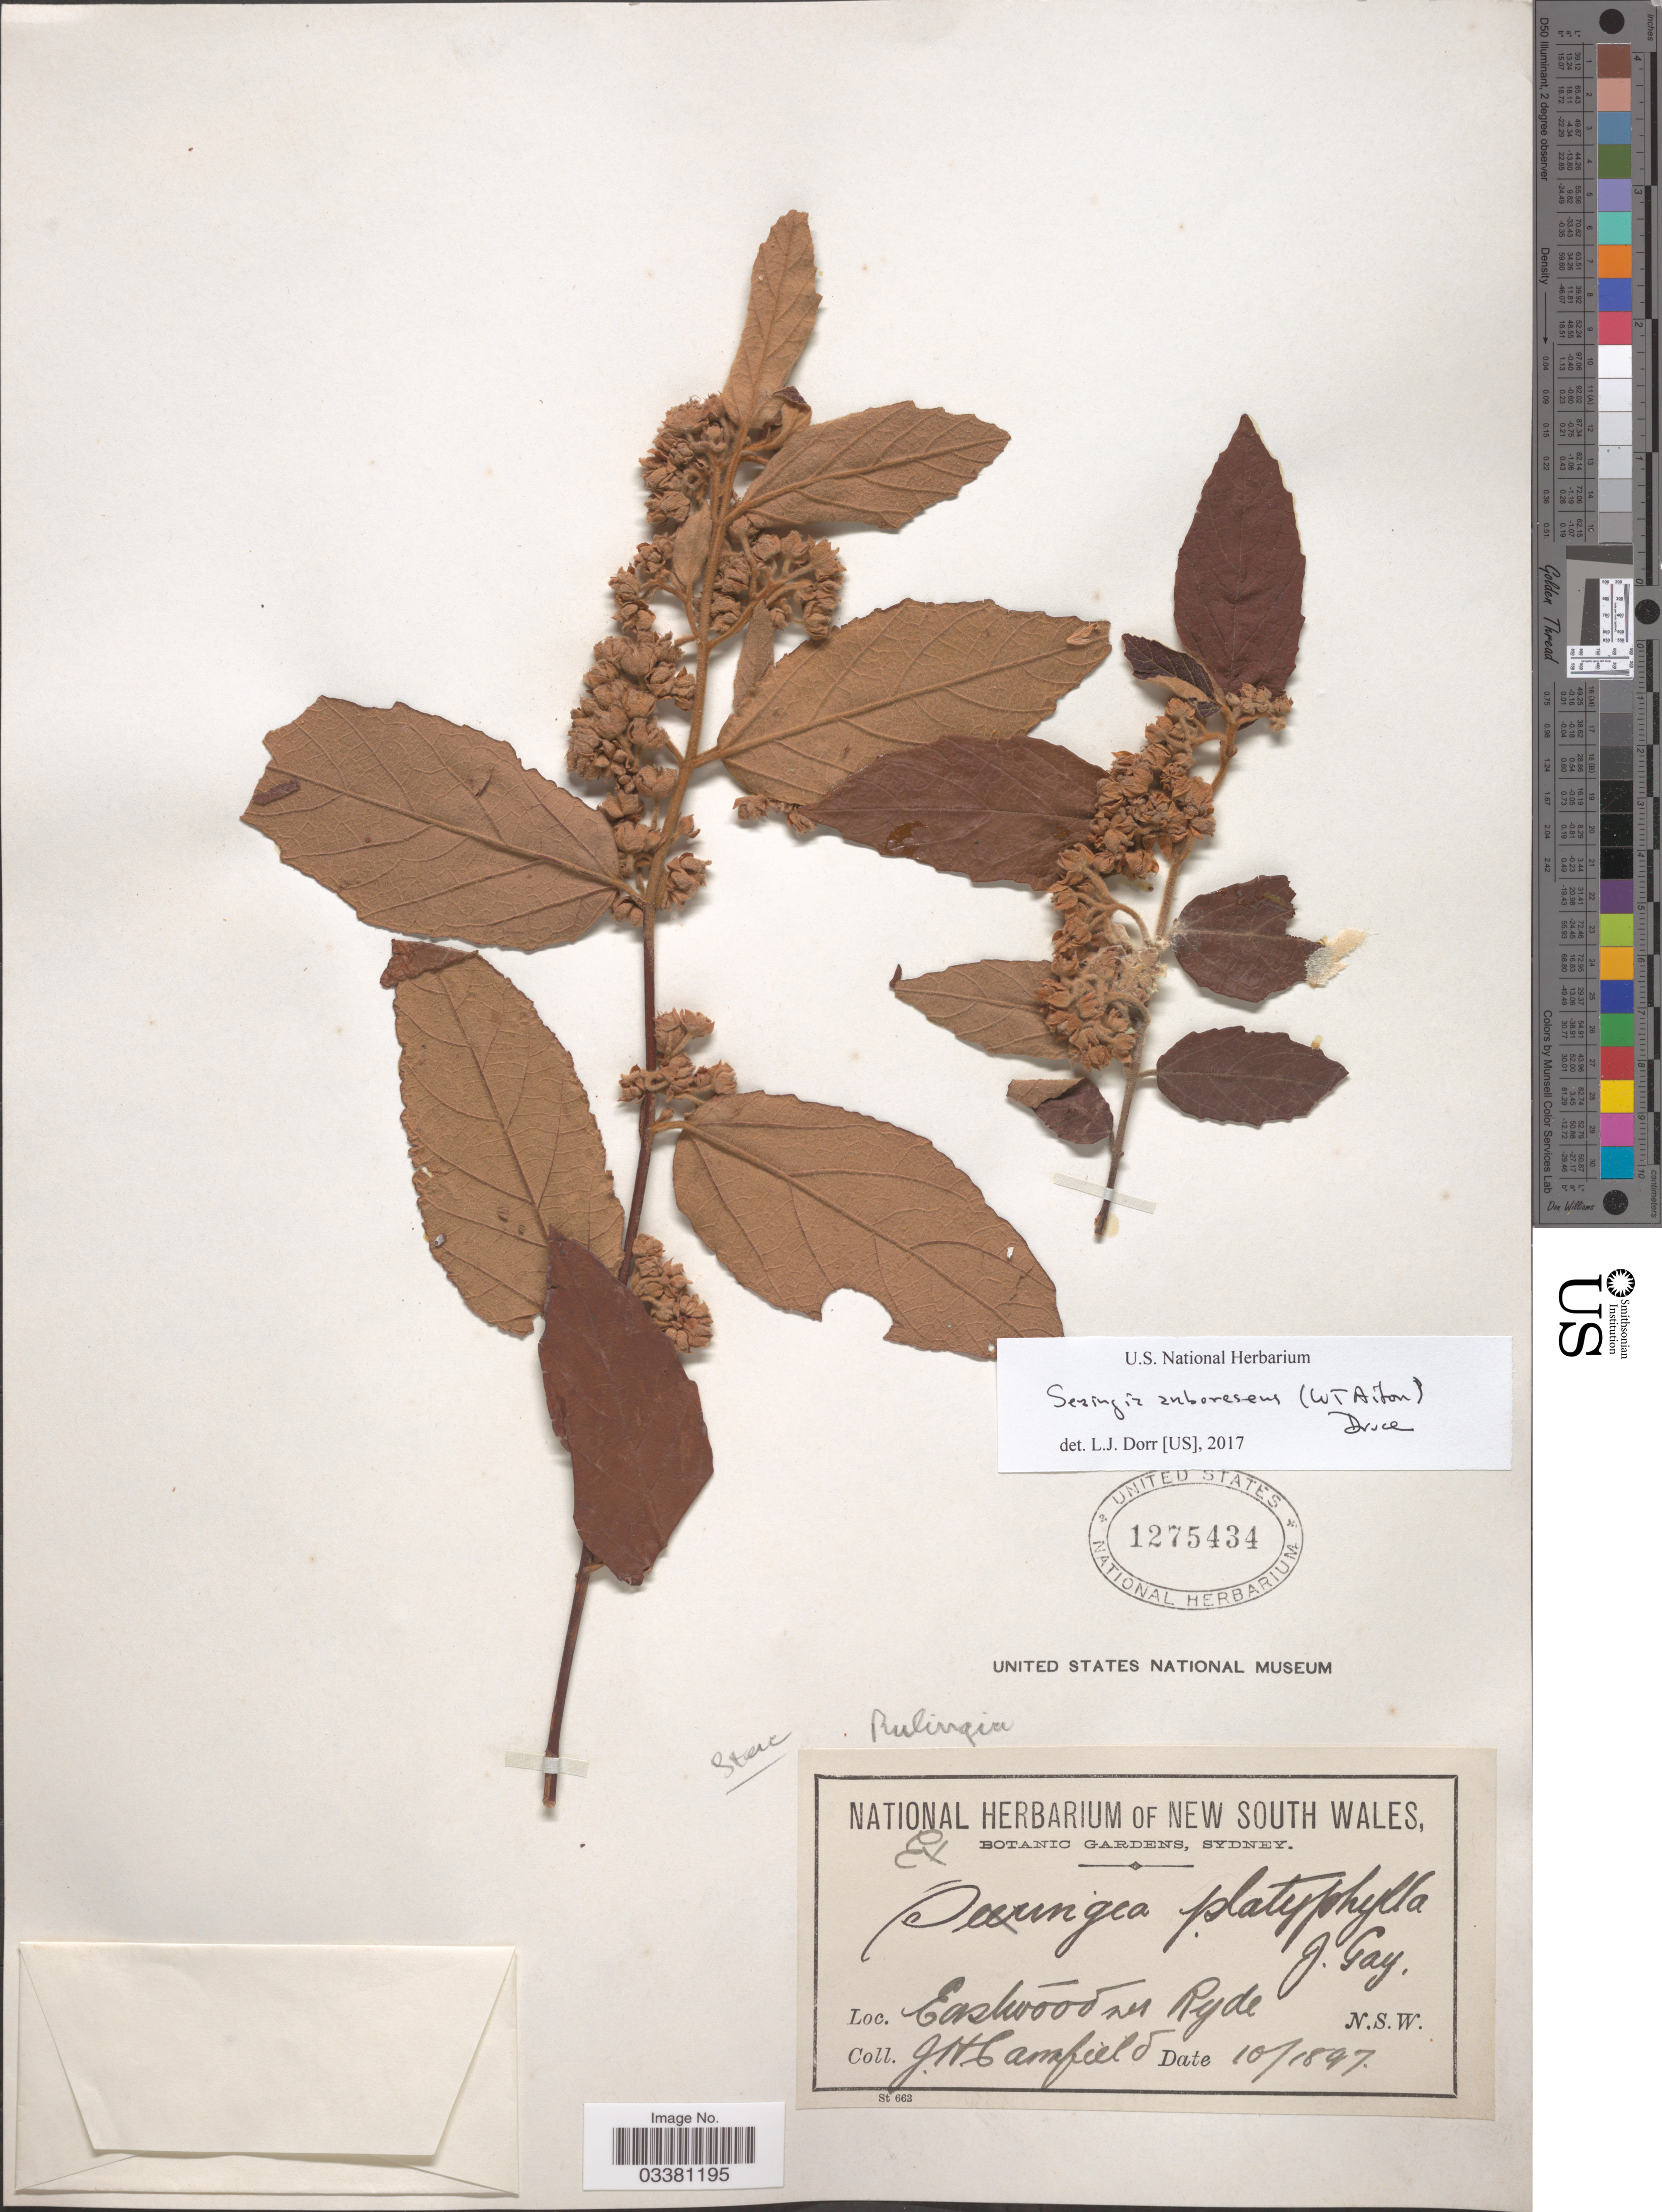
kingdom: Plantae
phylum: Tracheophyta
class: Magnoliopsida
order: Malvales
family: Malvaceae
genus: Seringia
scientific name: Seringia arborescens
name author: (R. Br.) Druce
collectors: J. Camfield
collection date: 1897-10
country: Australia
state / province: New South Wales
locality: Eastwood in Ryde.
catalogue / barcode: US 1275434